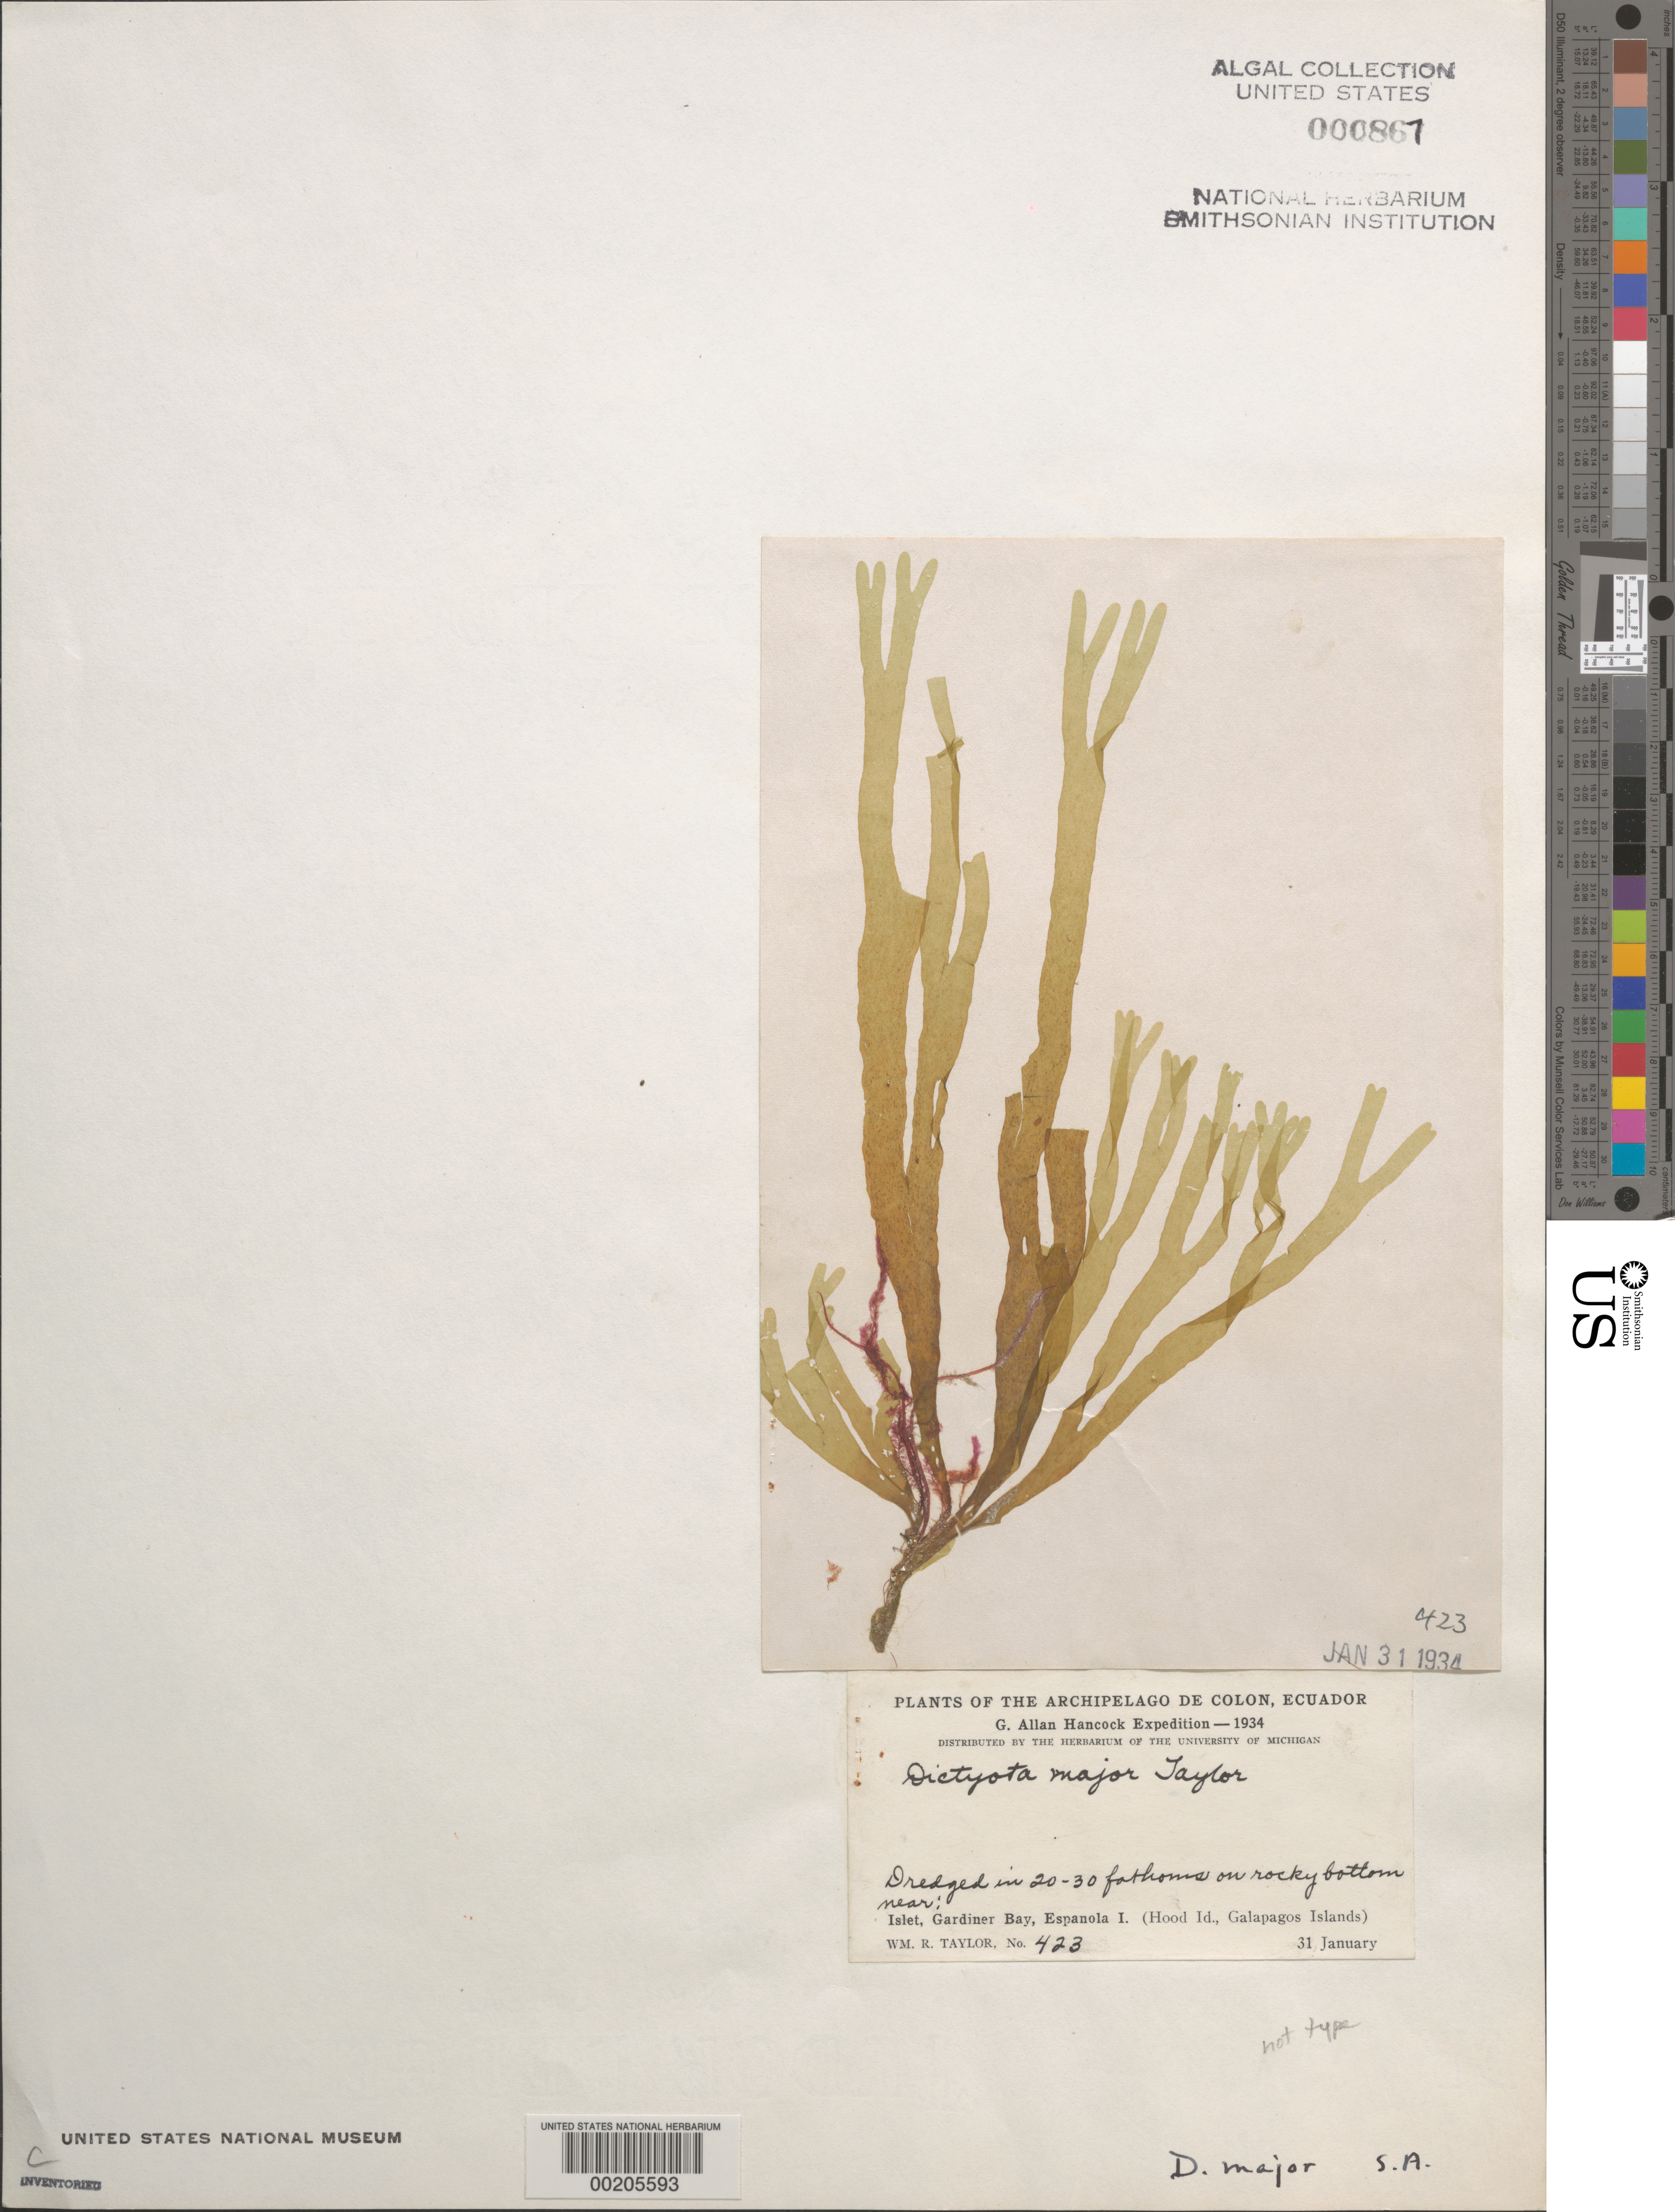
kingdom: Chromista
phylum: Ochrophyta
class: Phaeophyceae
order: Dictyotales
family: Dictyotaceae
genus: Dictyota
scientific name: Dictyota major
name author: W.R. Taylor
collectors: W. R. Taylor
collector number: WRT 34-423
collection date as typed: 31 Jan 1934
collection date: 1934-01-31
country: Ecuador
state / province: Colón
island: Española [Hood]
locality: Gardner Bay (Gardiner Bay), islet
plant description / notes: G. Allan Hancock Expedition, 1934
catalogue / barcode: US 867